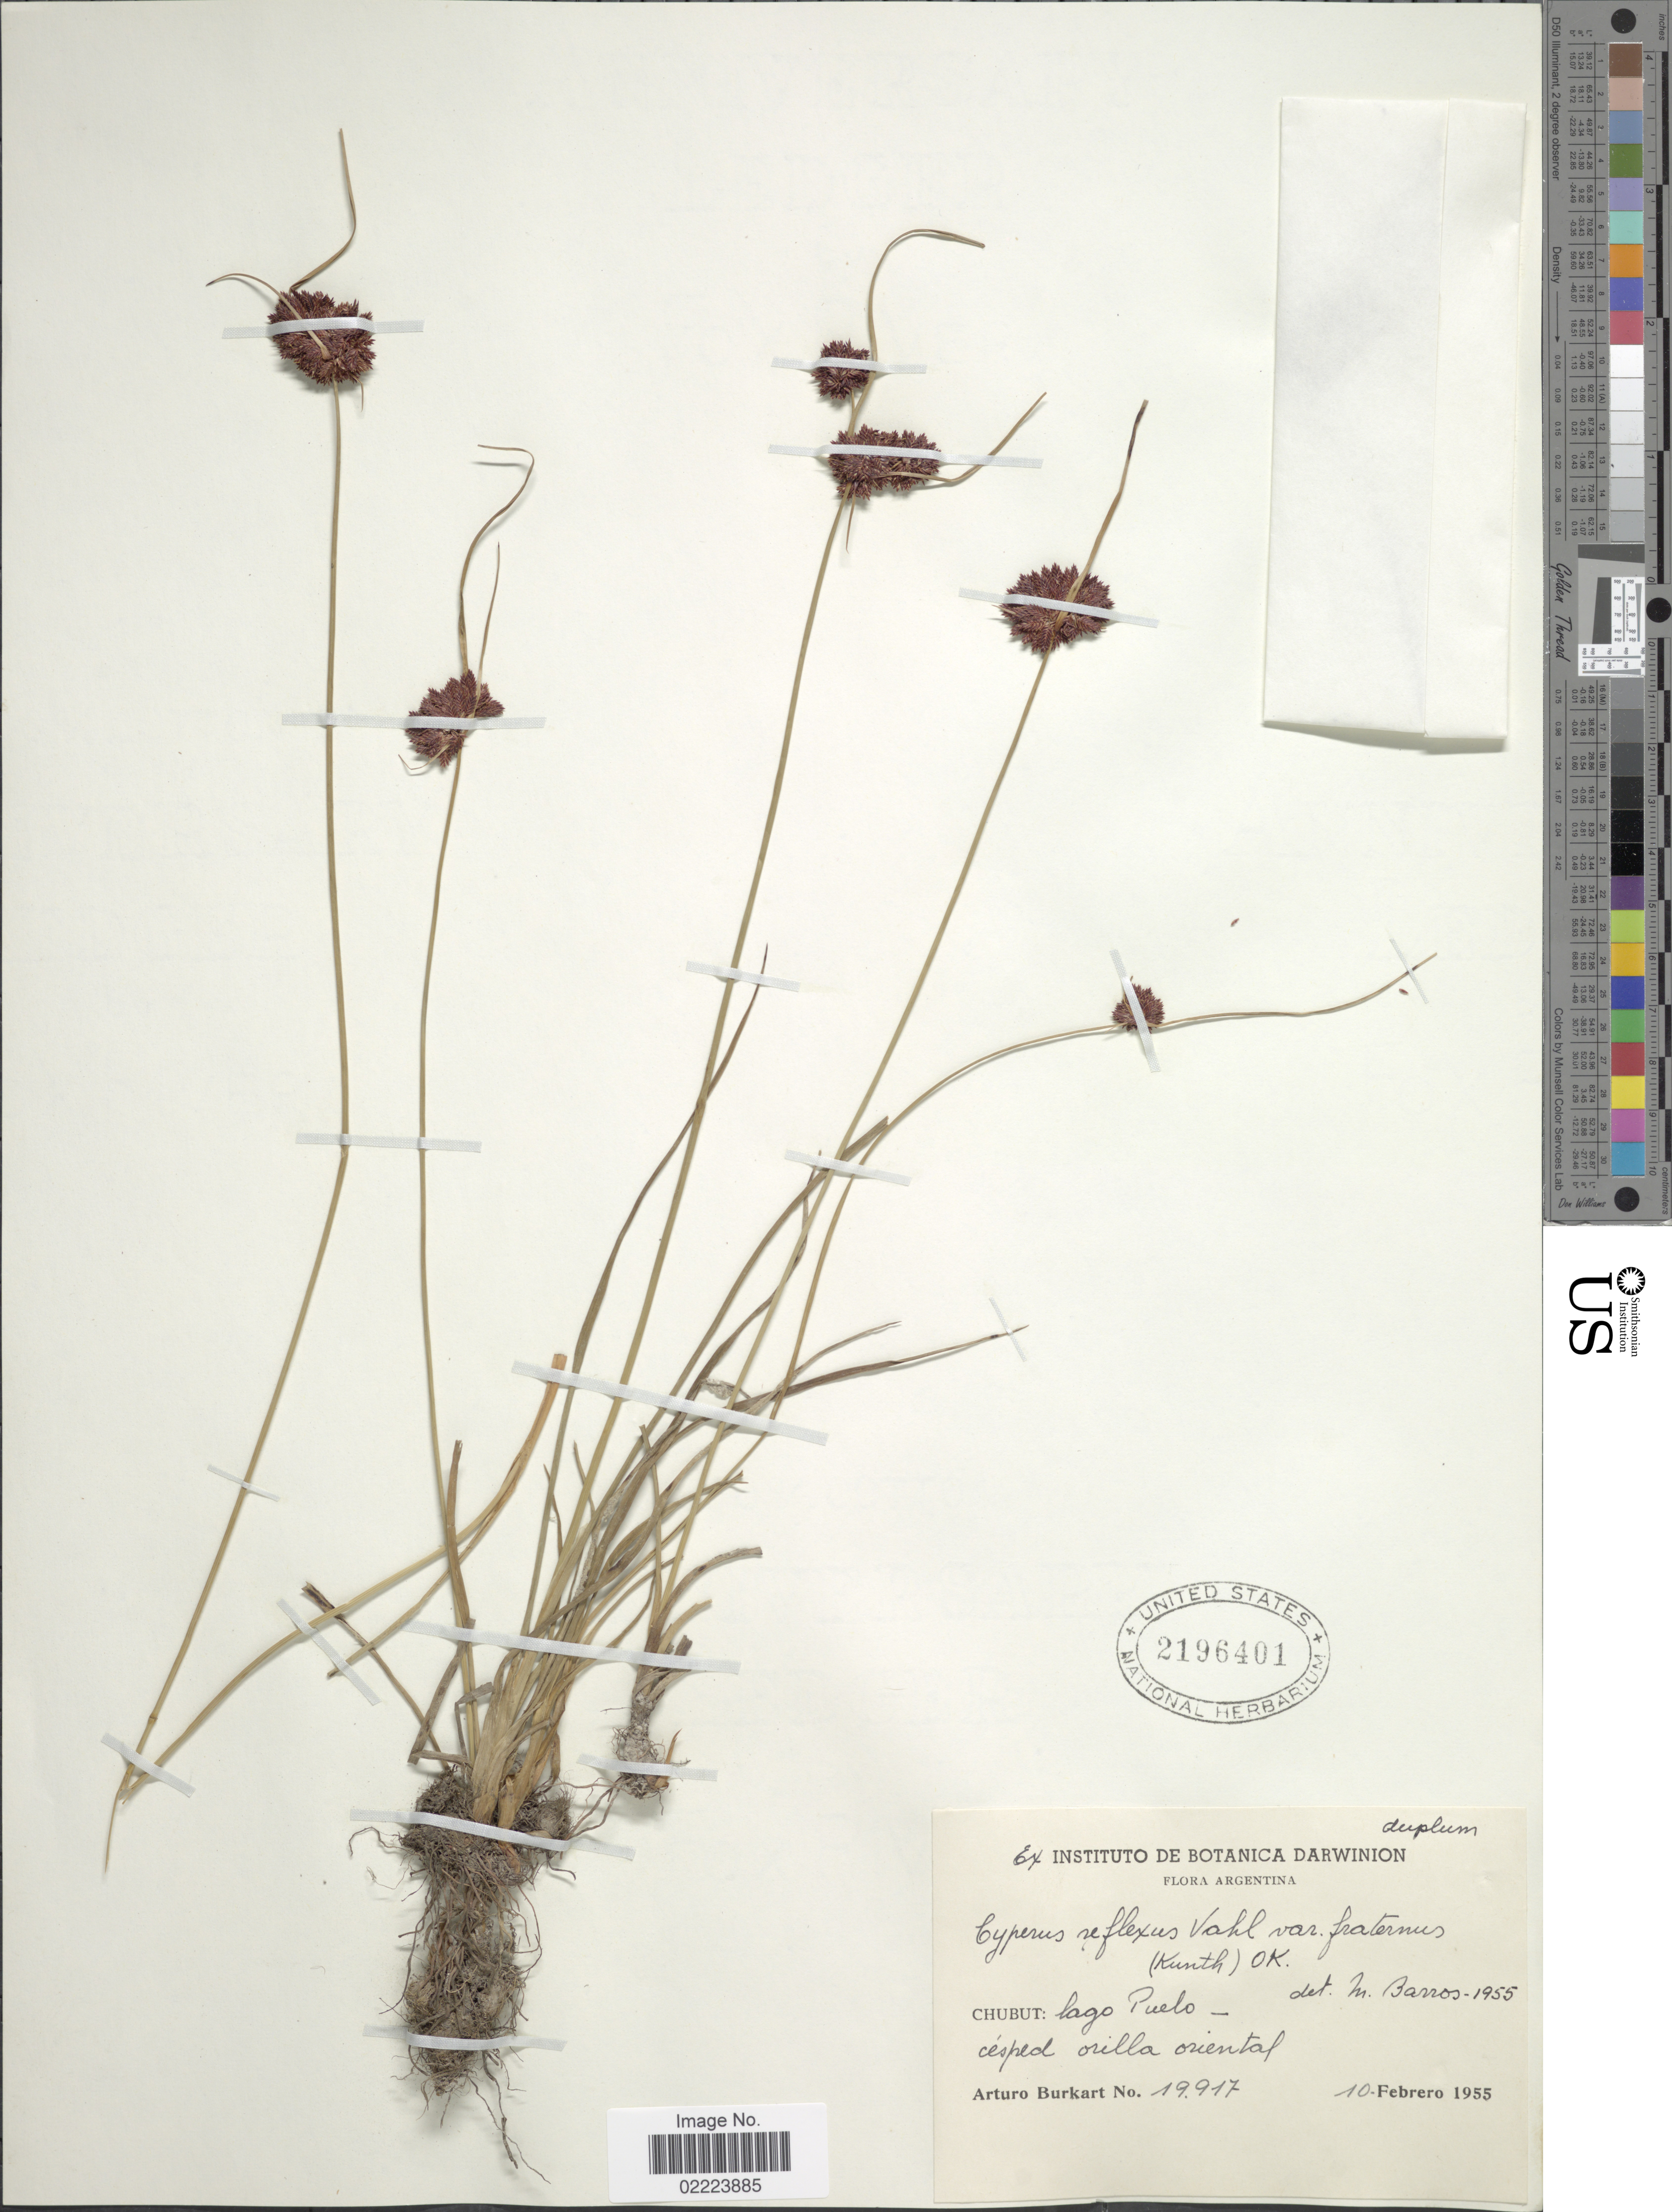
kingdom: Plantae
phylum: Tracheophyta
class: Liliopsida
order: Poales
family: Cyperaceae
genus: Cyperus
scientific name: Cyperus reflexus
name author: Vahl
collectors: A. E. Burkart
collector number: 19917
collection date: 1955-02-10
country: Argentina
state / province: Chubut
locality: Chubut: lago Puelo, cesped orills oriental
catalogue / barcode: US 2196401